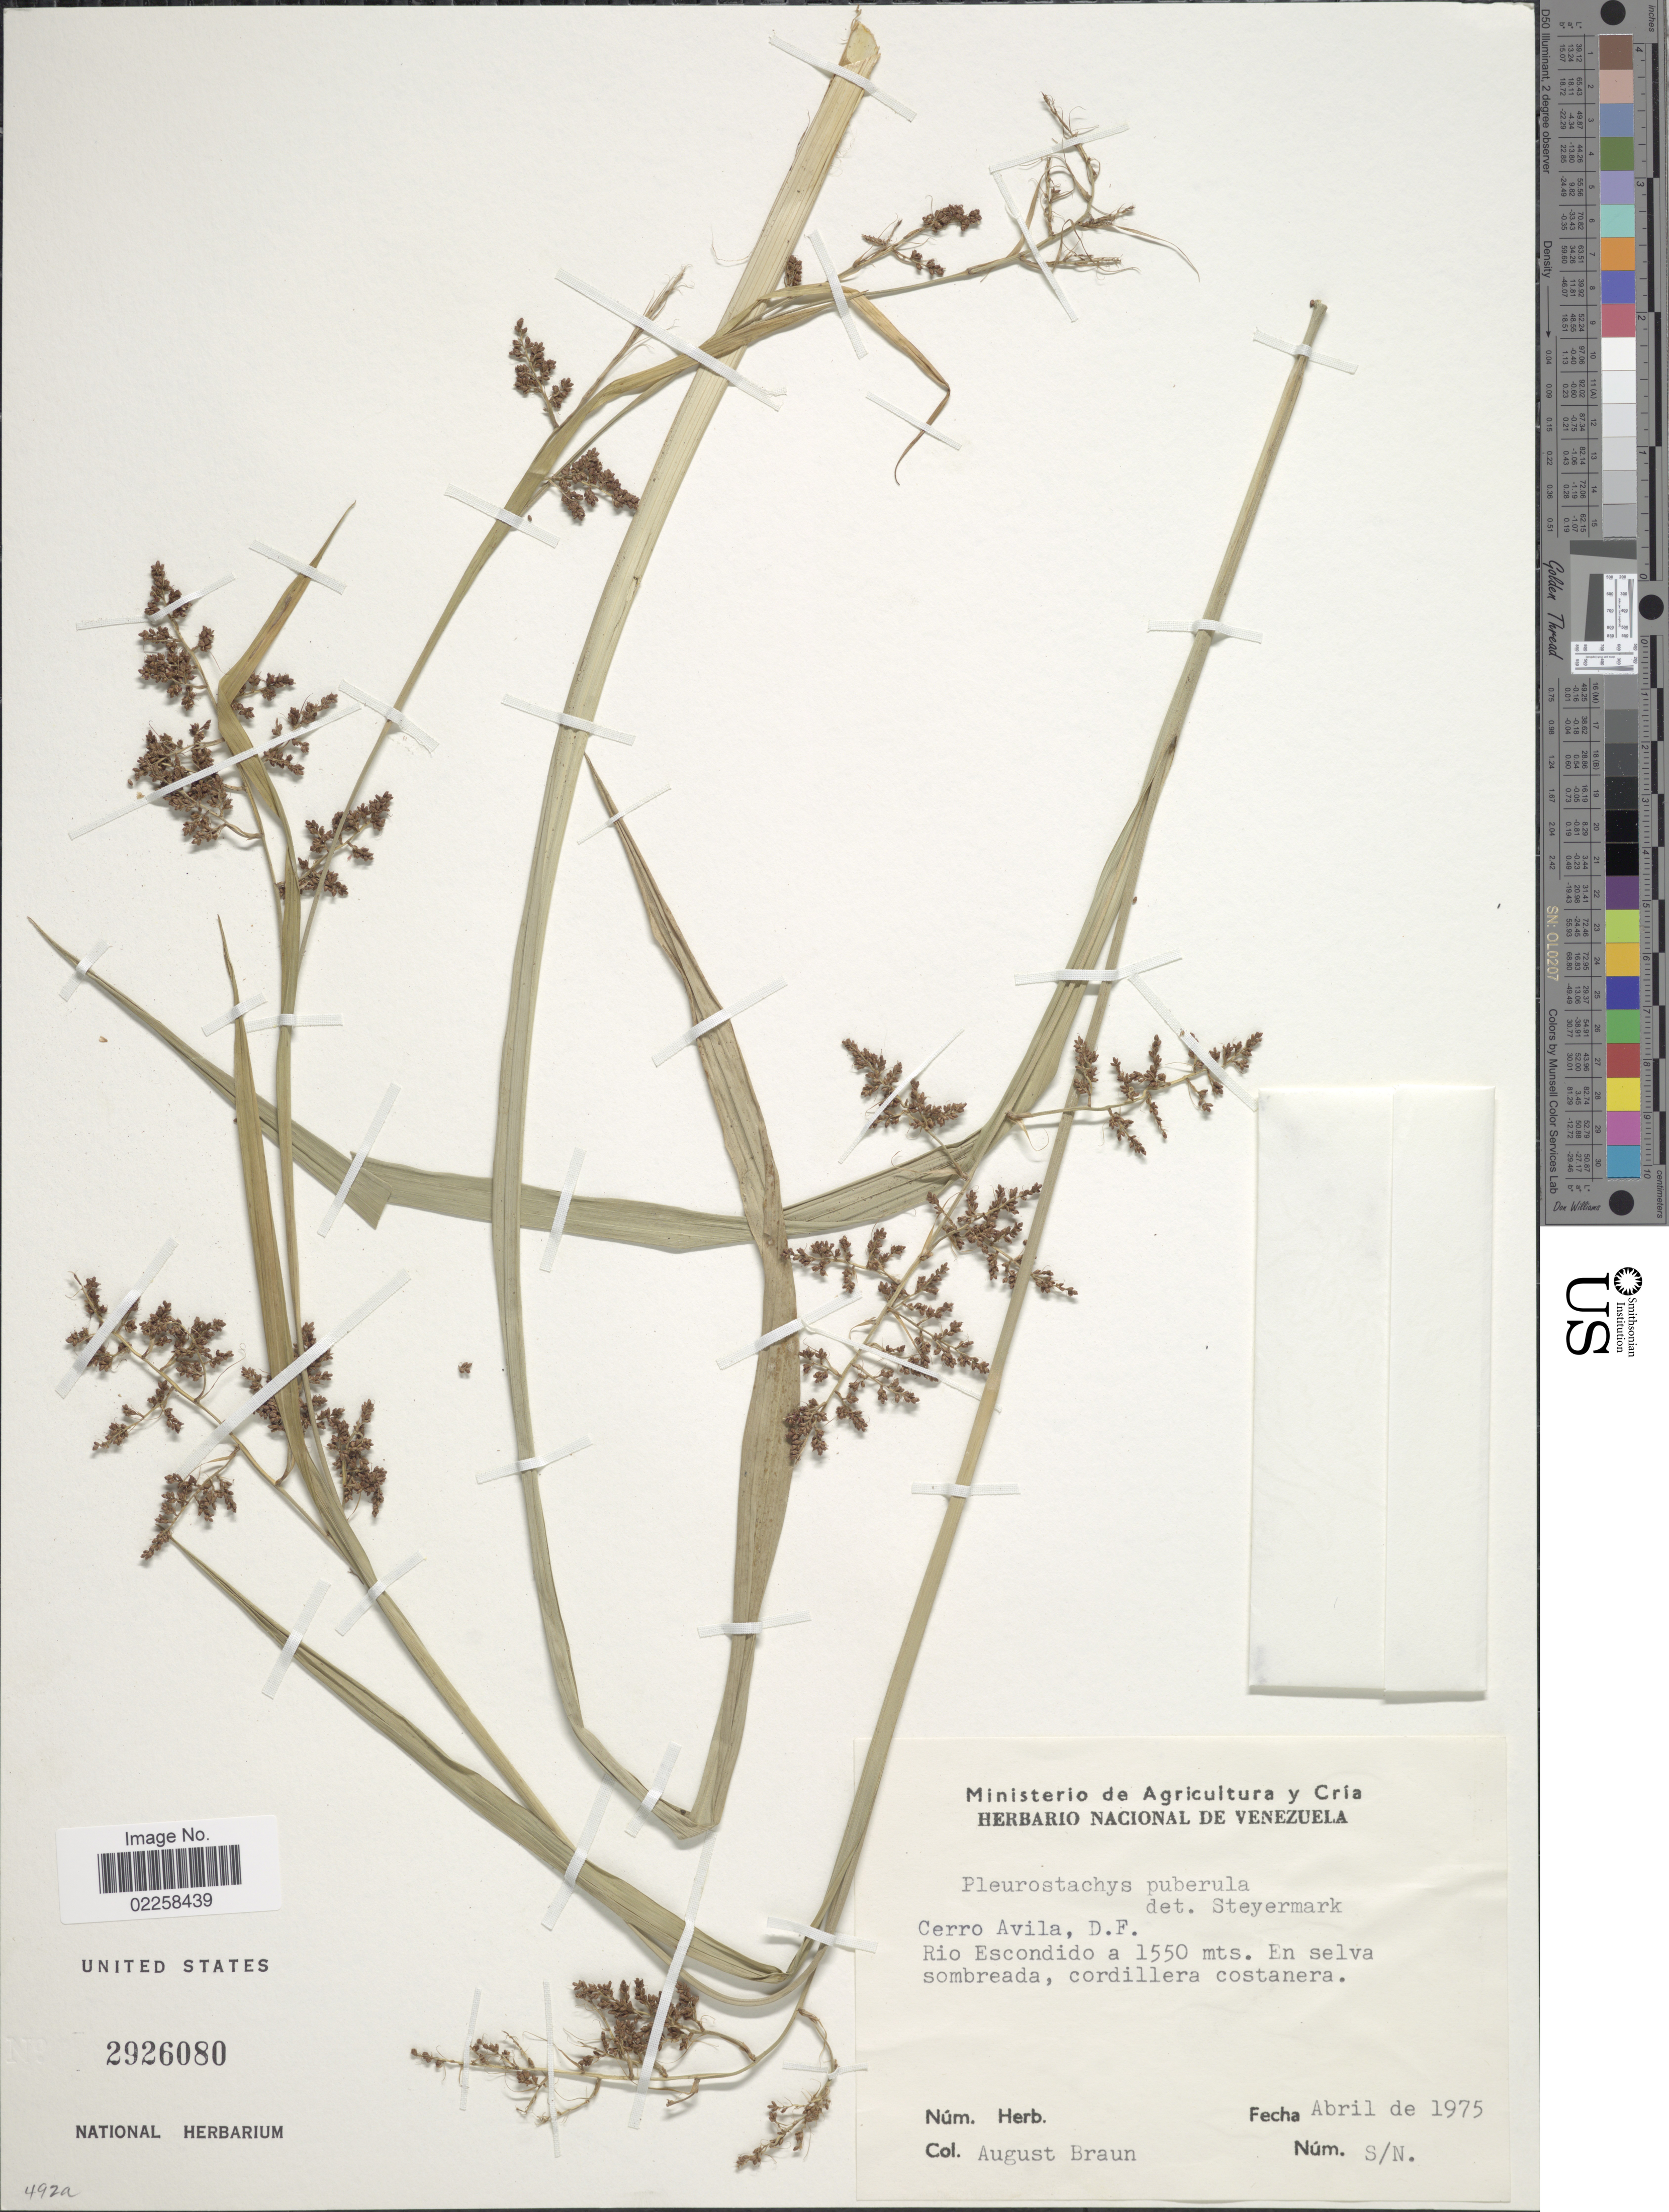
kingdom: Plantae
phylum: Tracheophyta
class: Liliopsida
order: Poales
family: Cyperaceae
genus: Rhynchospora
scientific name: Rhynchospora orbigniana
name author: (Brongn.) L.B. Sm.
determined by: Strong, M. T., (US), Smithsonian Institution - National Museum of Natural History (UNITED STATES)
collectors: A. Braun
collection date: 1875-04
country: El Salvador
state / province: Cabanas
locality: Cerro Avila, D.F. Rio Escondido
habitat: En selva sombreada, cordillera costanera.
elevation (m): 1550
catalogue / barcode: US 2926080